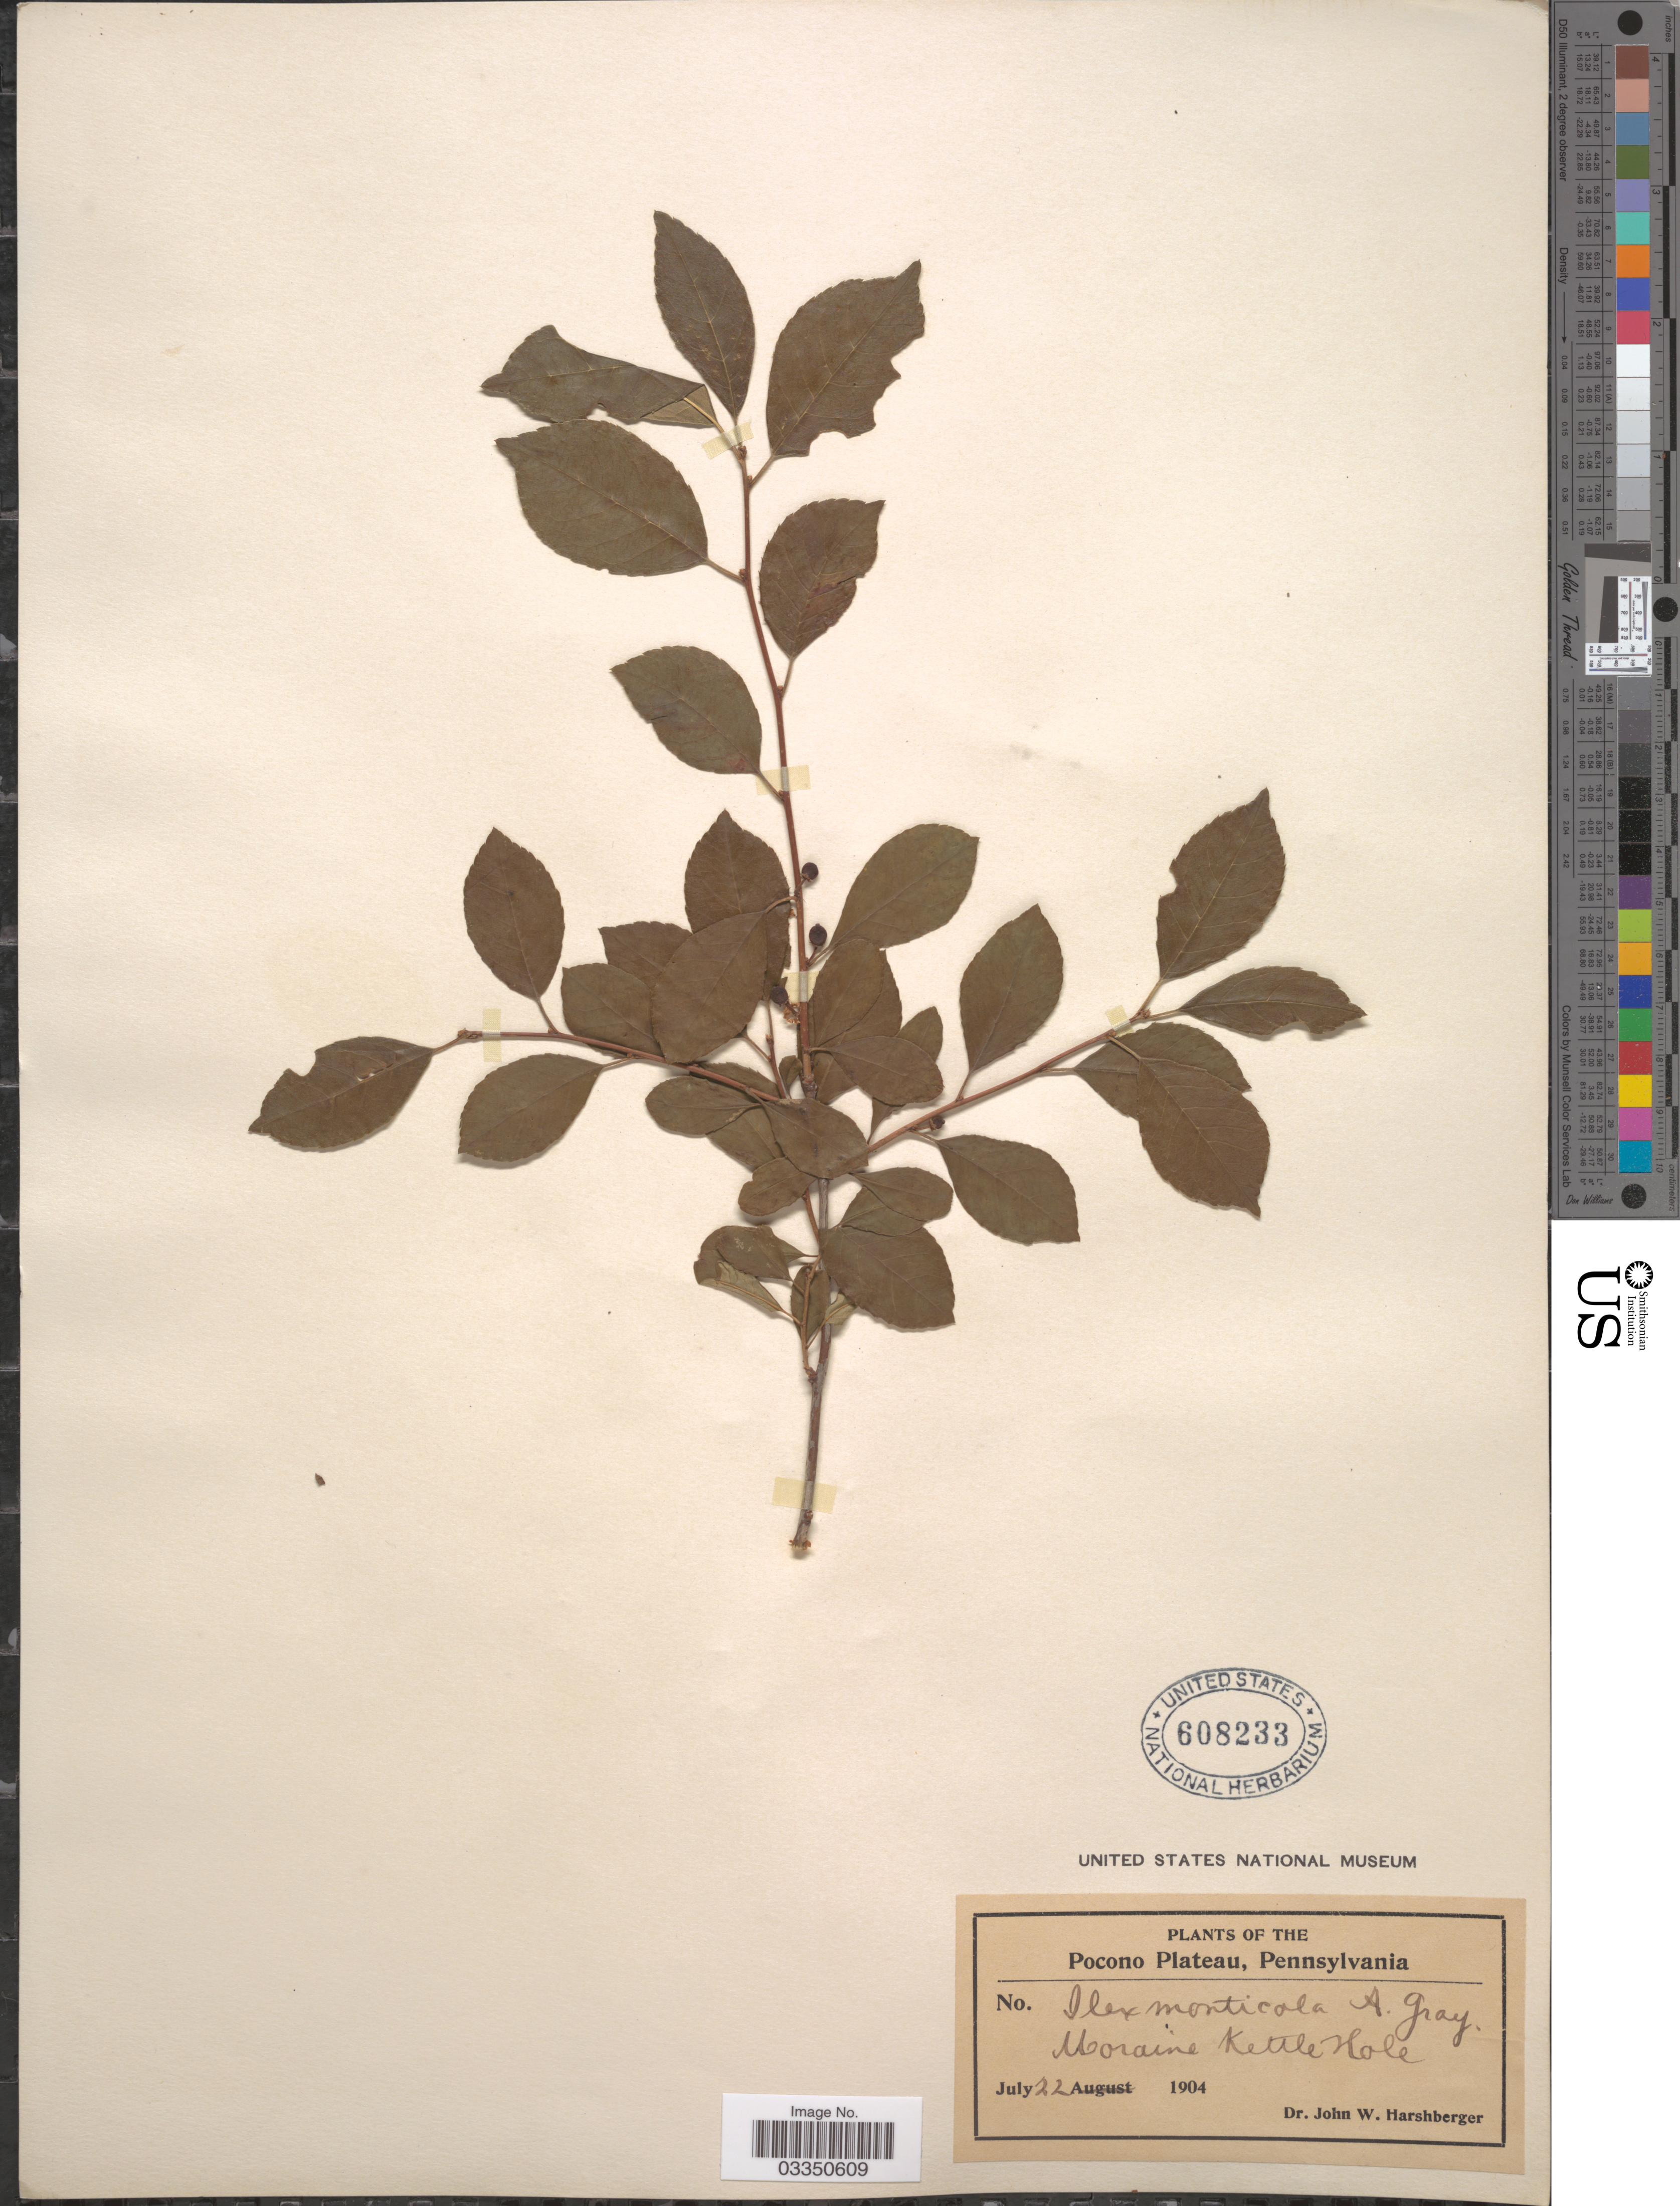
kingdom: Plantae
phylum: Tracheophyta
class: Magnoliopsida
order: Aquifoliales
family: Aquifoliaceae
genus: Ilex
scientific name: Ilex verticillata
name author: (L.) A. Gray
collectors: J. W. Harshberger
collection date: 1904-07-22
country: United States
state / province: Pennsylvania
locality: Pocono Plateau. Moraine Kettle Hole.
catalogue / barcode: US 608233